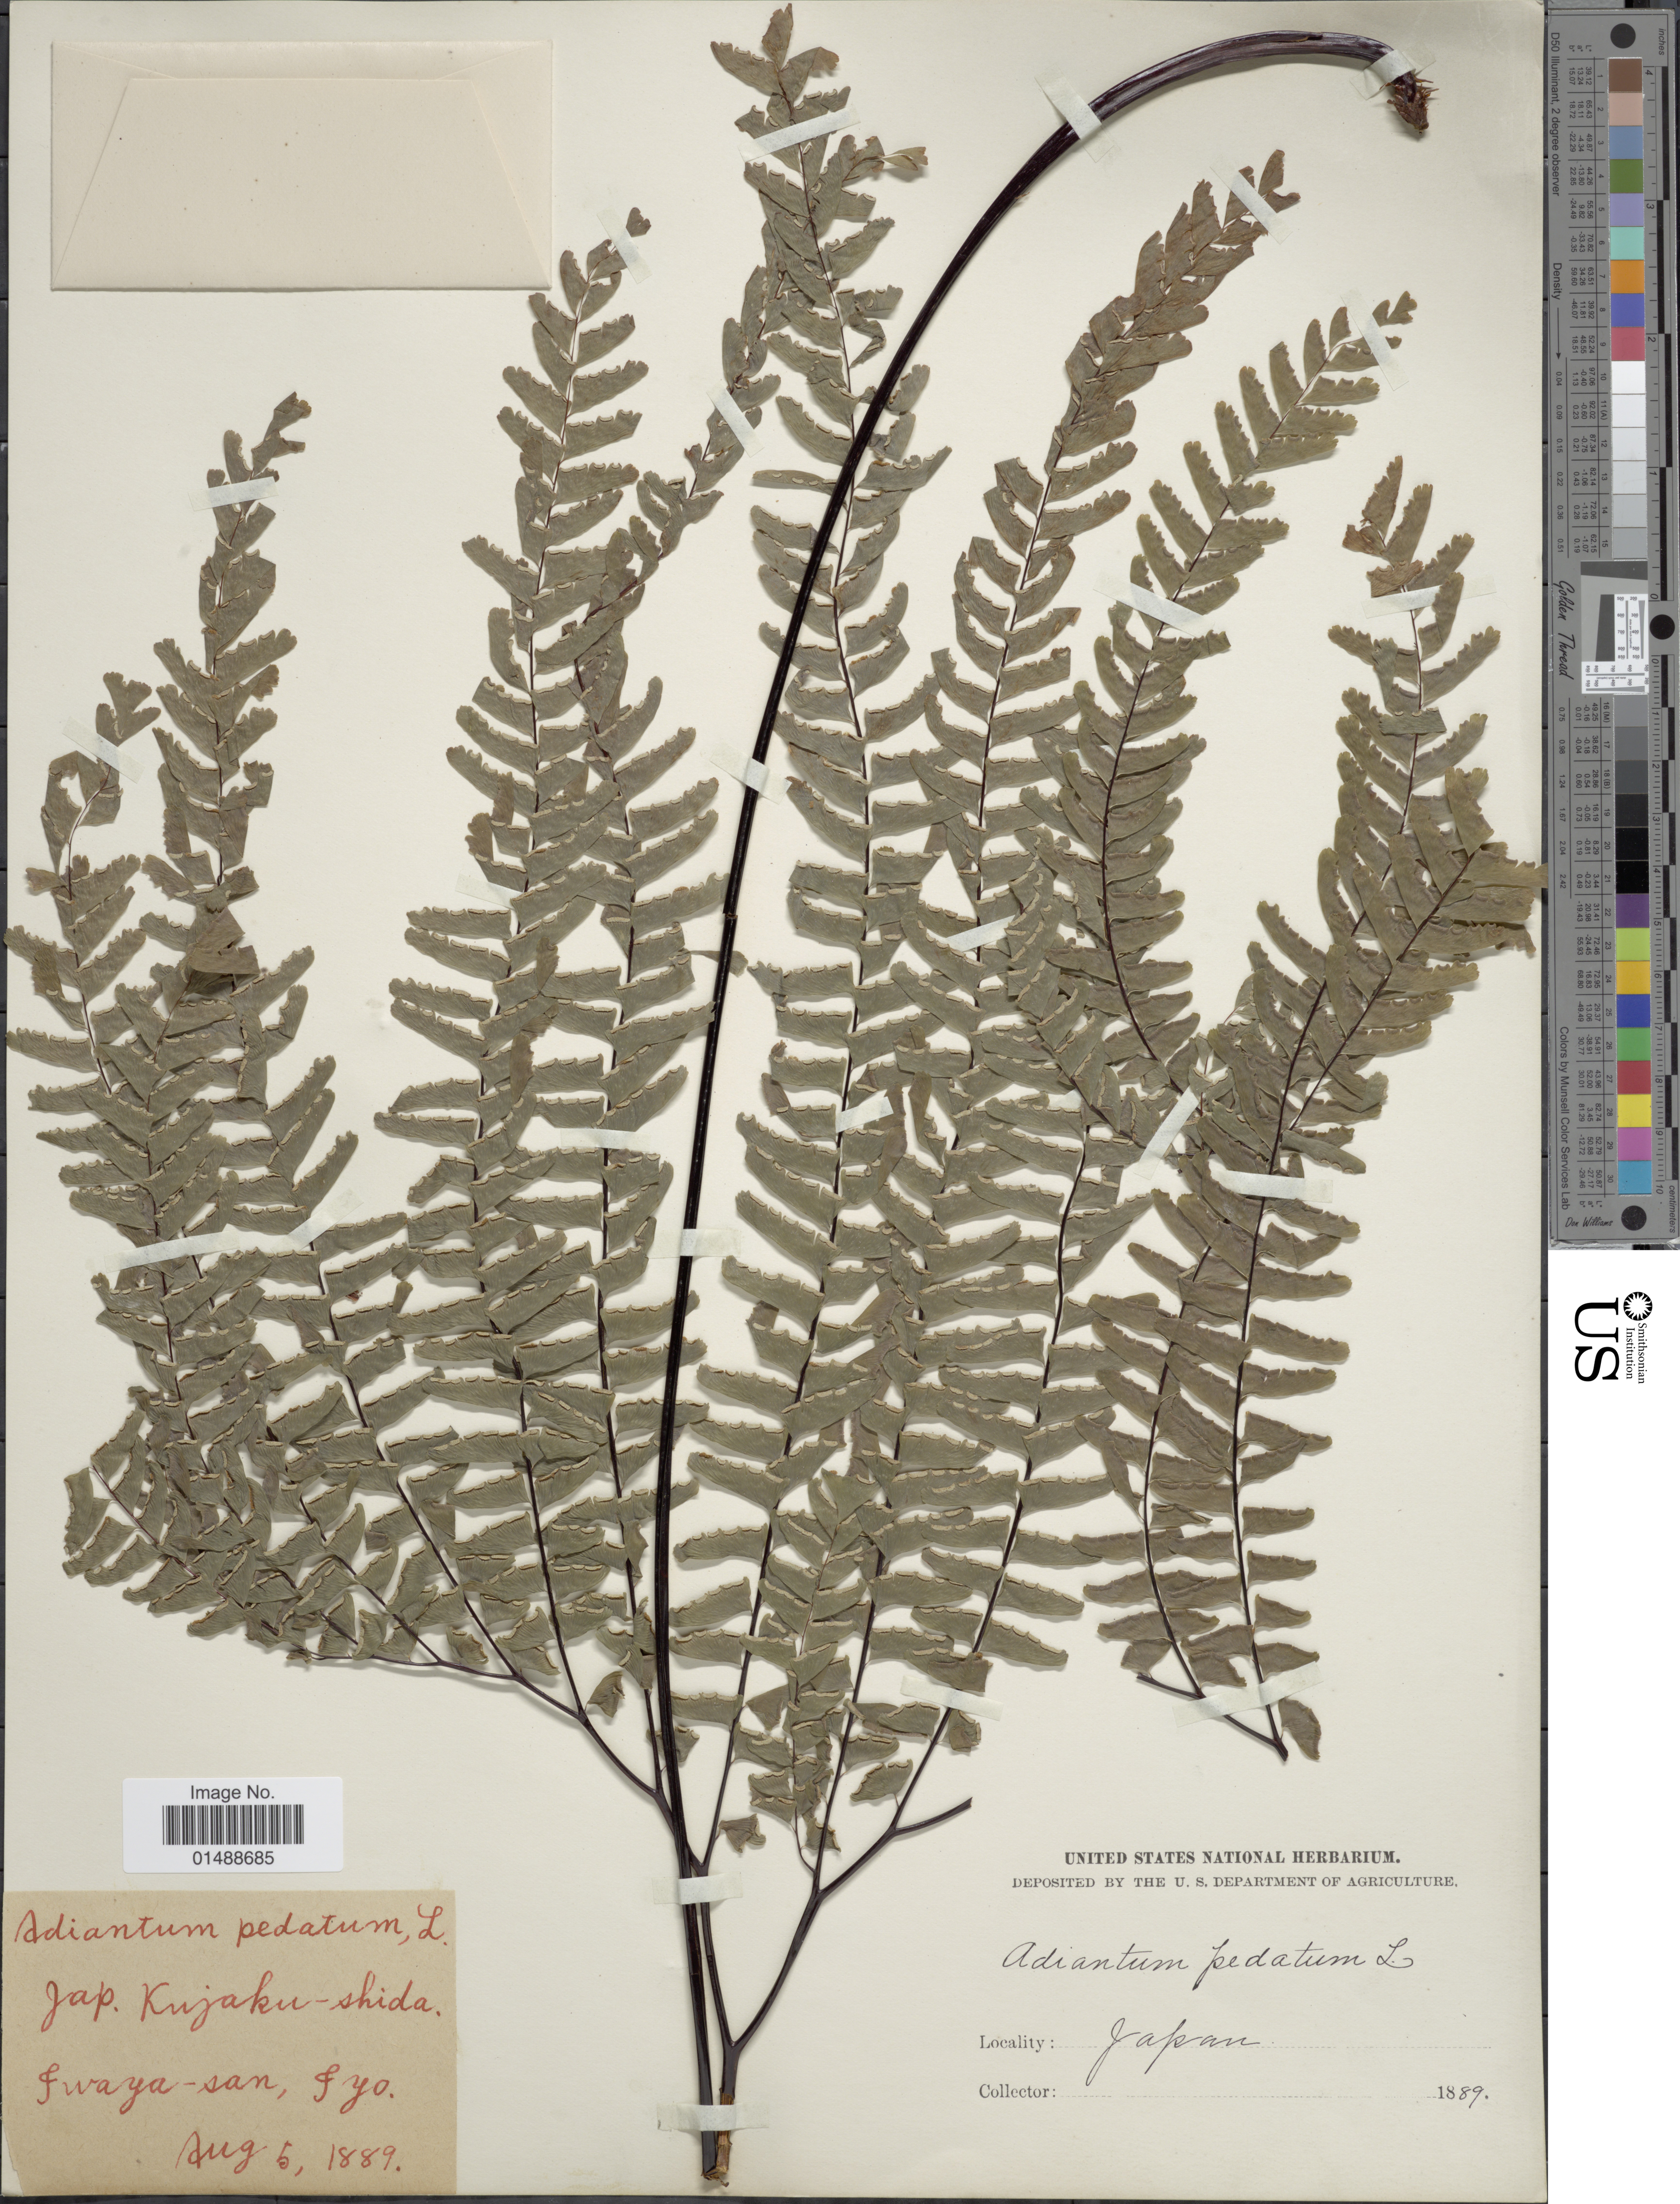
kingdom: Plantae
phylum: Tracheophyta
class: Polypodiopsida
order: Polypodiales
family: Pteridaceae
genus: Adiantum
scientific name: Adiantum pedatum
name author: L.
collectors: U.S. National Herbarium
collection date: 1889-08-05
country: Japan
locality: Japan, Iyo, Iwaya-san.